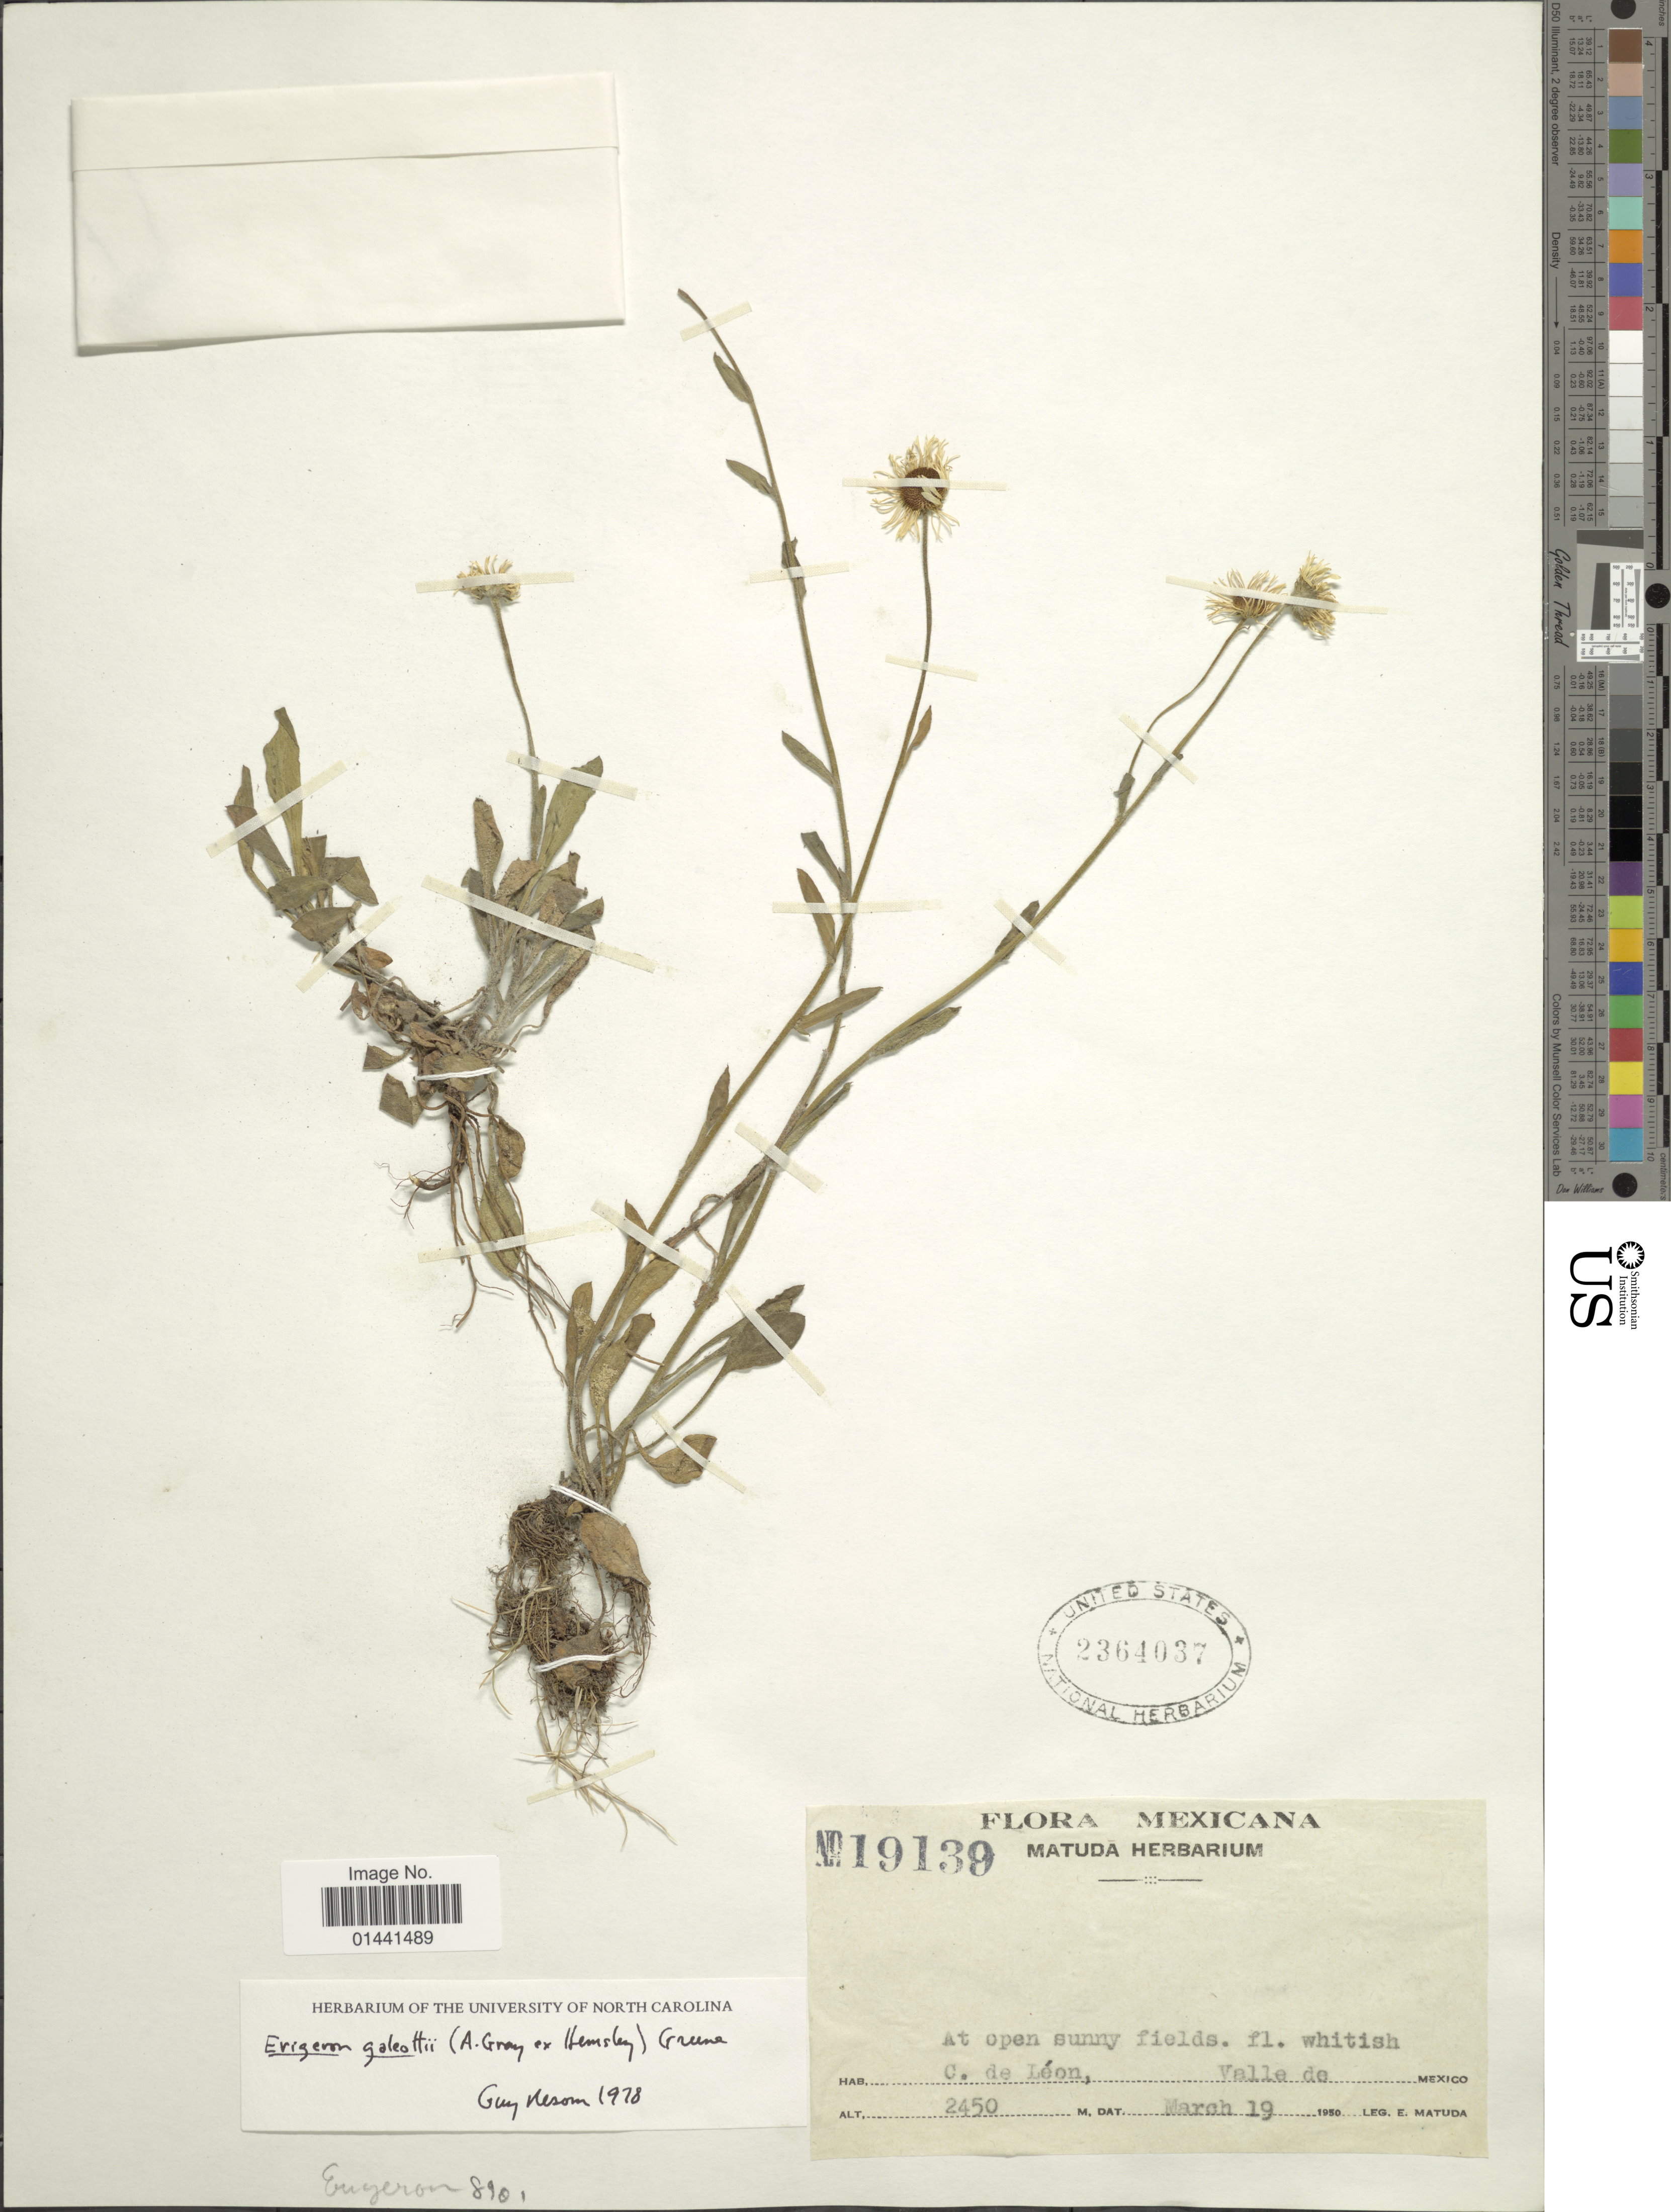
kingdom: Plantae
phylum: Tracheophyta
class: Magnoliopsida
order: Asterales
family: Asteraceae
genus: Erigeron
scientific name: Erigeron galeottii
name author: (A. Gray ex Hemsl.) Greene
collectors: E. Matuda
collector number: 19139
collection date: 1950-03-19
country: Mexico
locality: At open sunny fields, C. de Léon, Valle de Mexico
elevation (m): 2450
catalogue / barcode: US 2364037